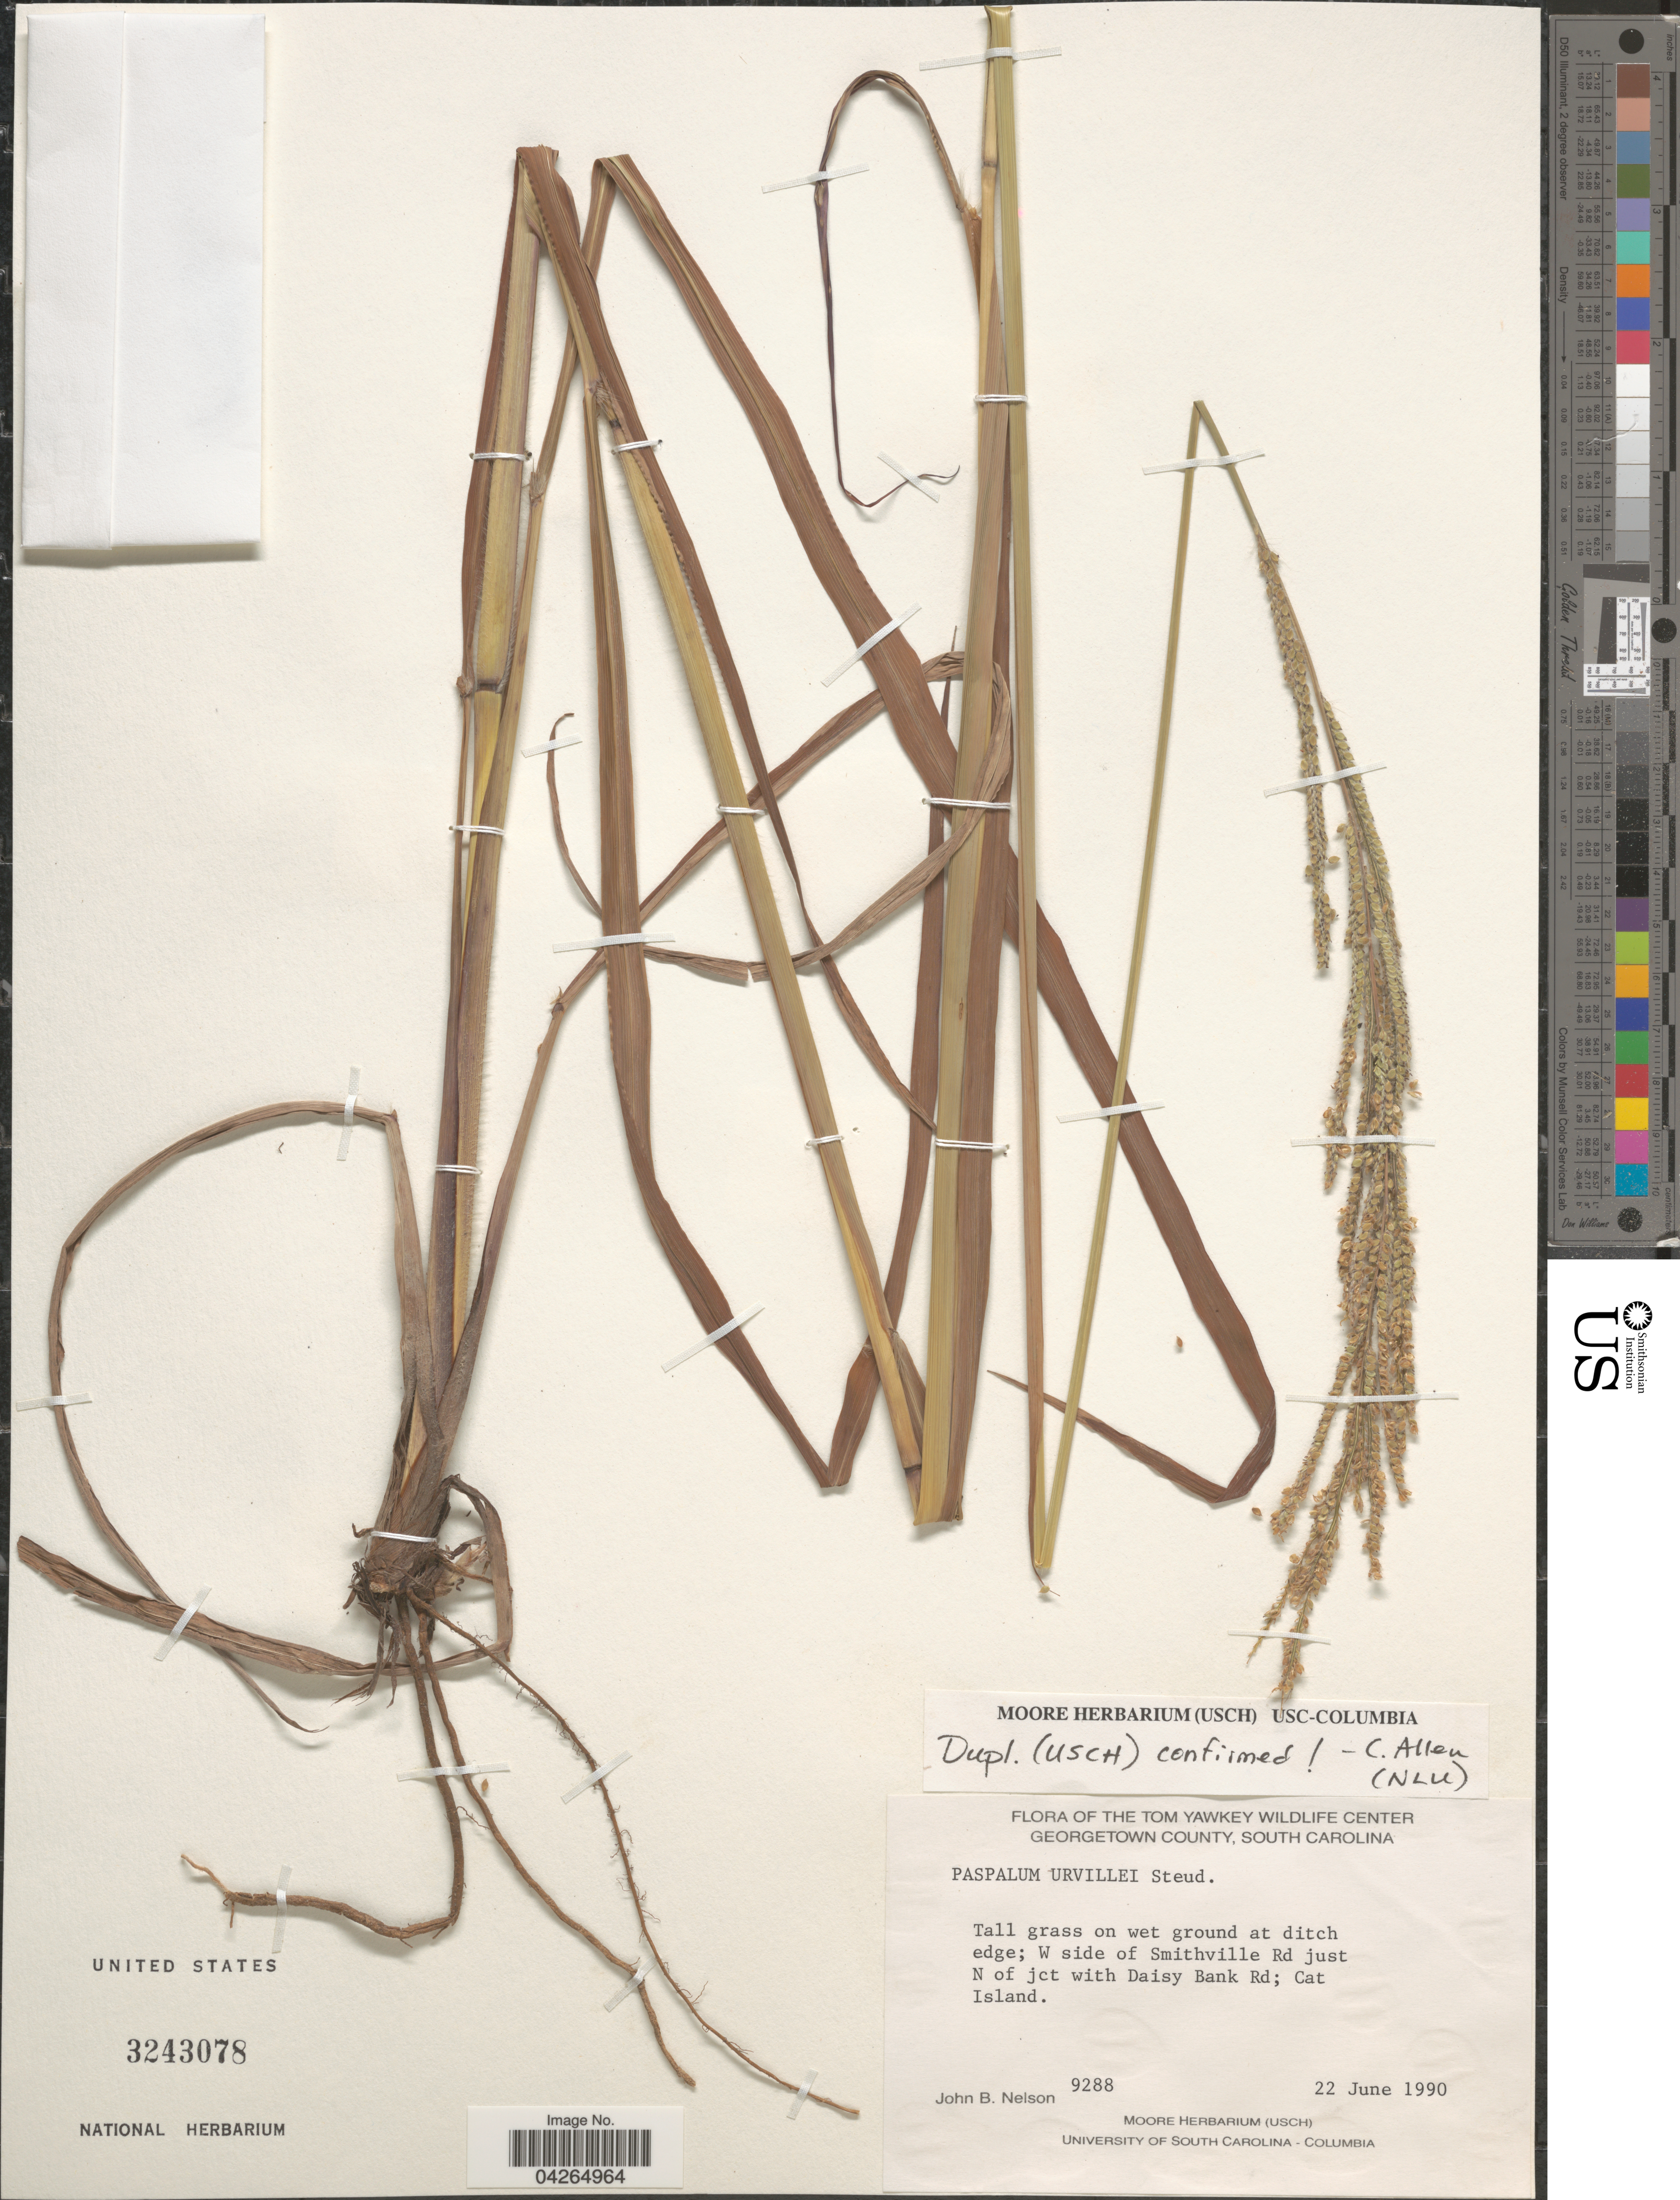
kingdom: Plantae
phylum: Tracheophyta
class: Liliopsida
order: Poales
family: Poaceae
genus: Paspalum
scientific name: Paspalum urvillei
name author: Steud.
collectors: J. B. Nelson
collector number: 9288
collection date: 1990-06-22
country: United States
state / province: South Carolina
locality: Tom Yawkey Wildlife Center. Georgetown County. W side of Smithville Rd just N of jct with Daisy Bank Rd; Cat Island.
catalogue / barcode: US 3243078